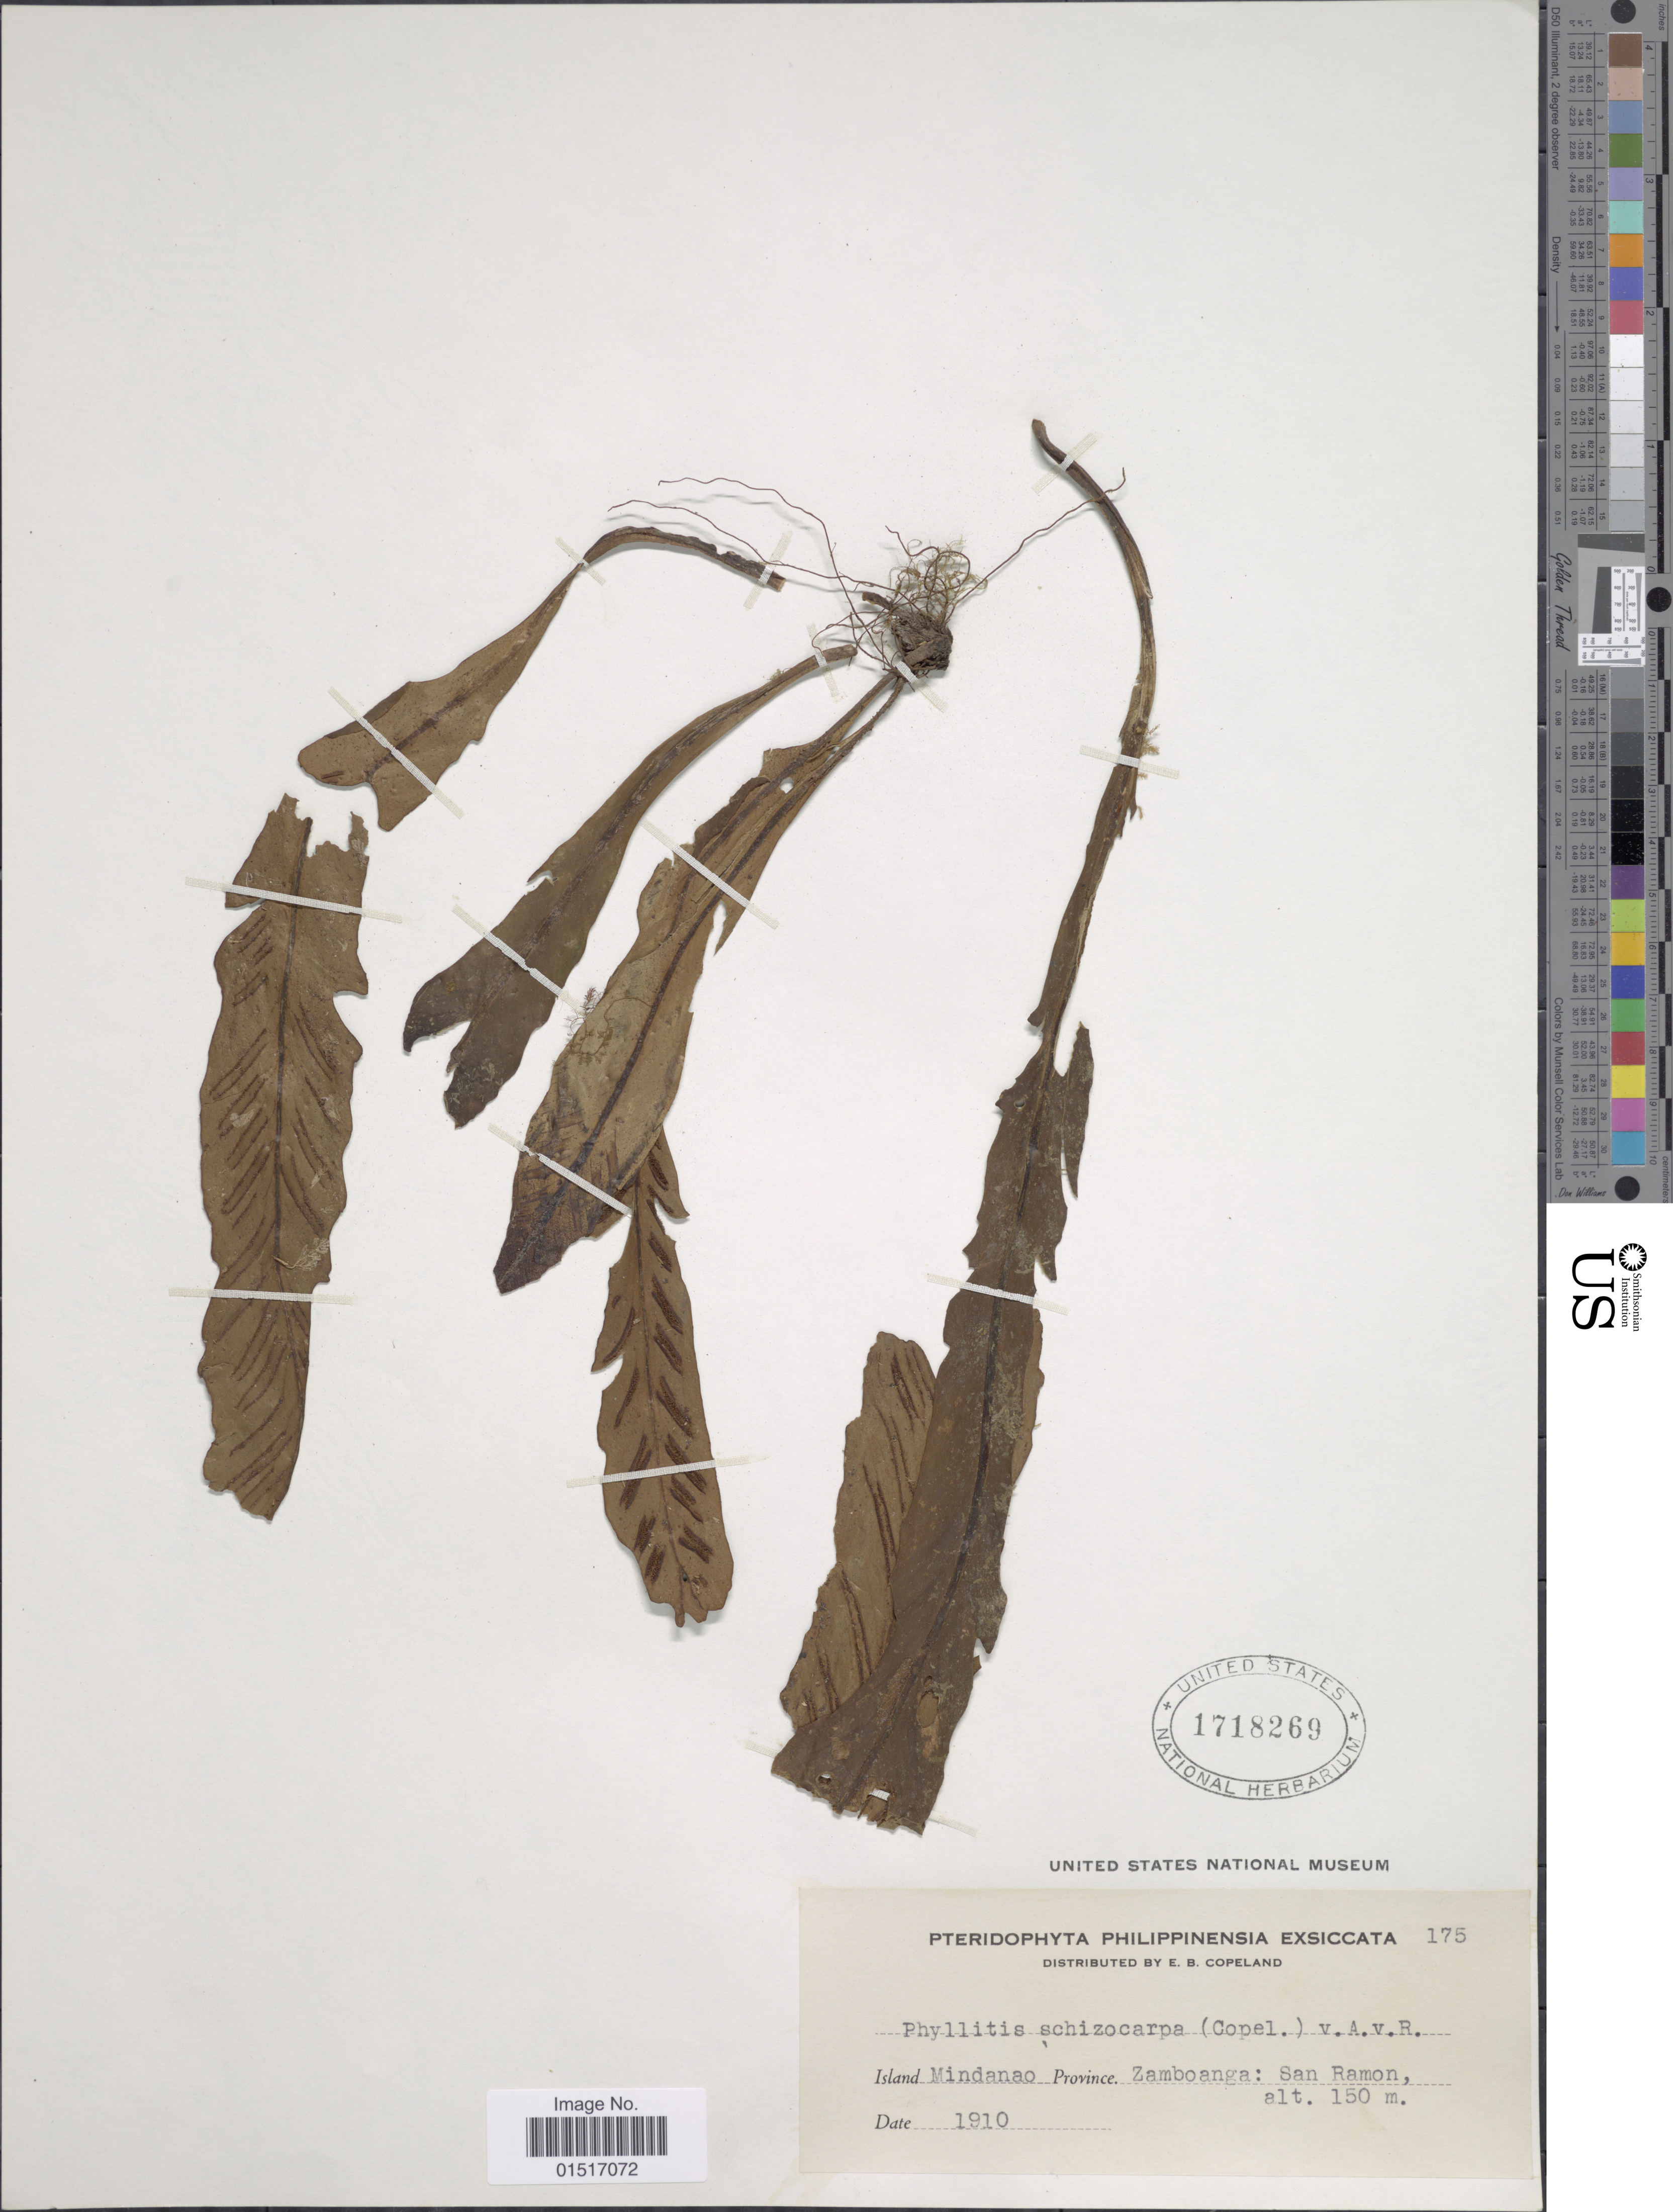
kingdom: Plantae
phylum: Tracheophyta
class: Polypodiopsida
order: Polypodiales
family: Aspleniaceae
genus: Asplenium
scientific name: Asplenium schizocarpum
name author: (Copel.) Copel.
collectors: E. B. Copeland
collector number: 175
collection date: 1910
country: Philippines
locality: Island Mindanao. Province Zamboanga: San Ramon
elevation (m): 150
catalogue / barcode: US 1718269